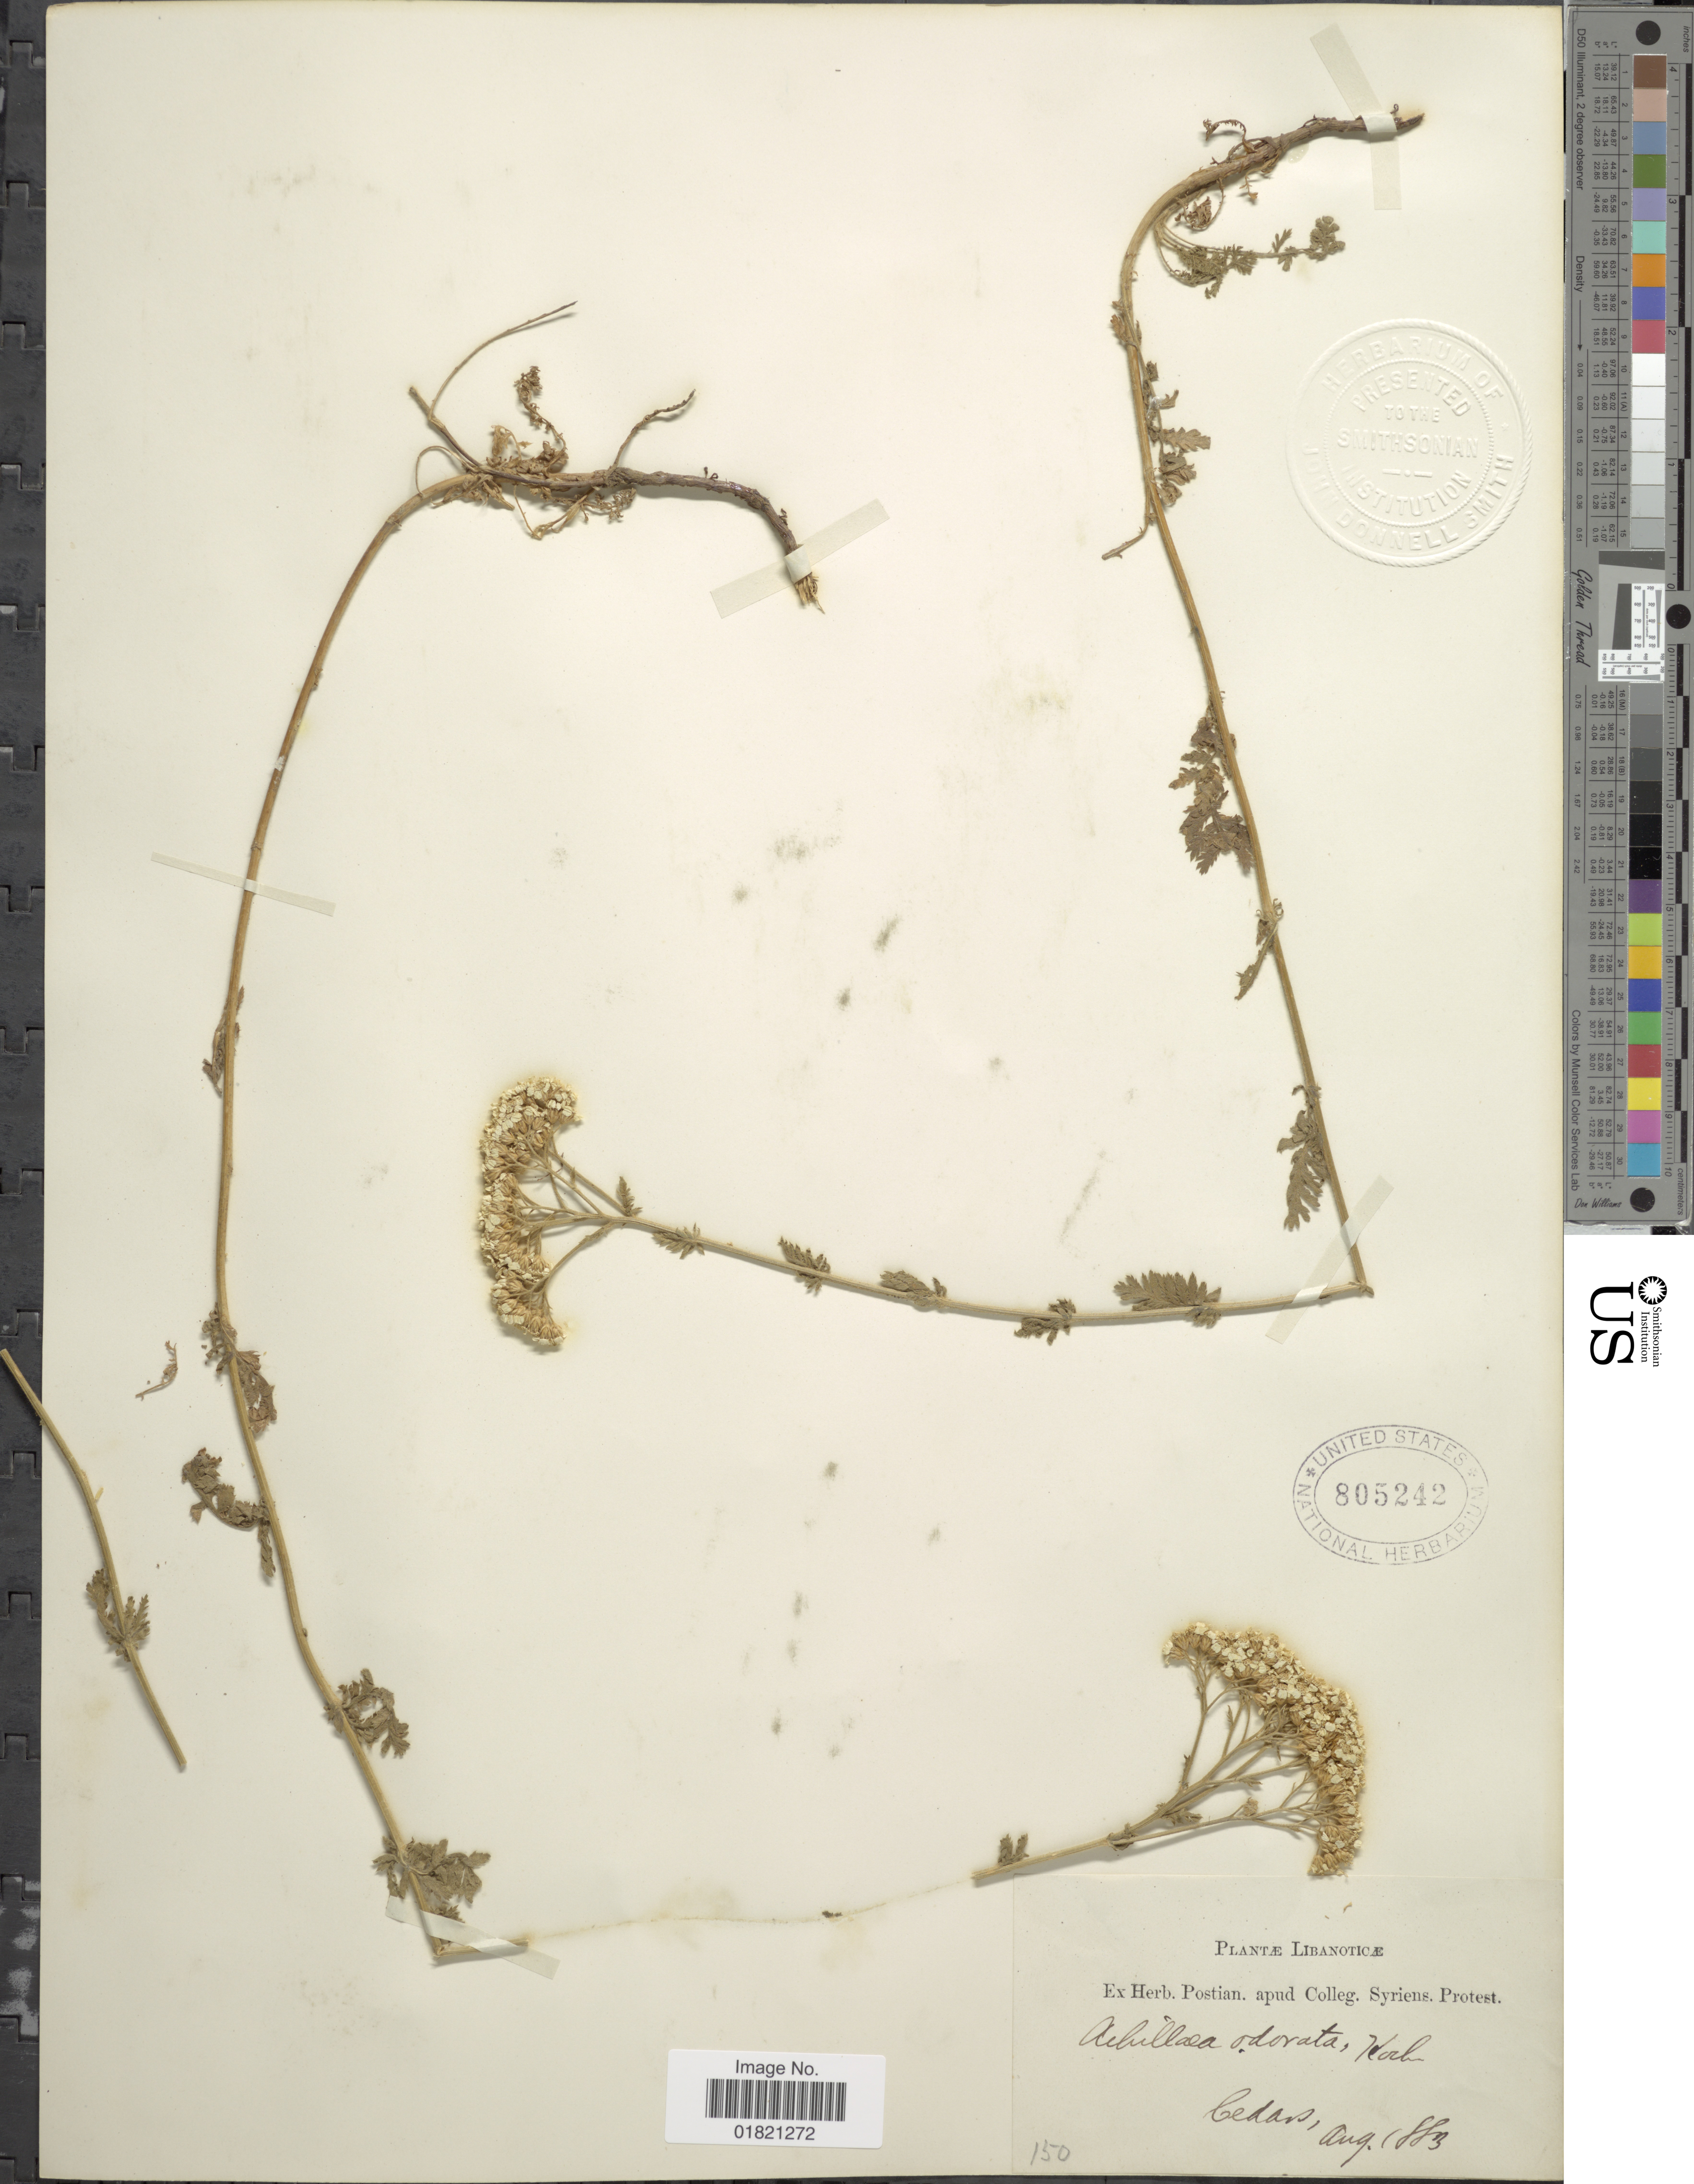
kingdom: Plantae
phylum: Tracheophyta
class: Magnoliopsida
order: Asterales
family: Asteraceae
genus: Achillea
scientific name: Achillea odorata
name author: Koch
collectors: ex herb. Postian. apud Colleg. Syriens. Protest. USE "Fannie P. A. Shepard" (10308853) AS PRIMARY COLLECTOR INSTEAD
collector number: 150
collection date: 1883-08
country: Lebanon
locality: Cedars, Libanoticae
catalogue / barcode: US 805242